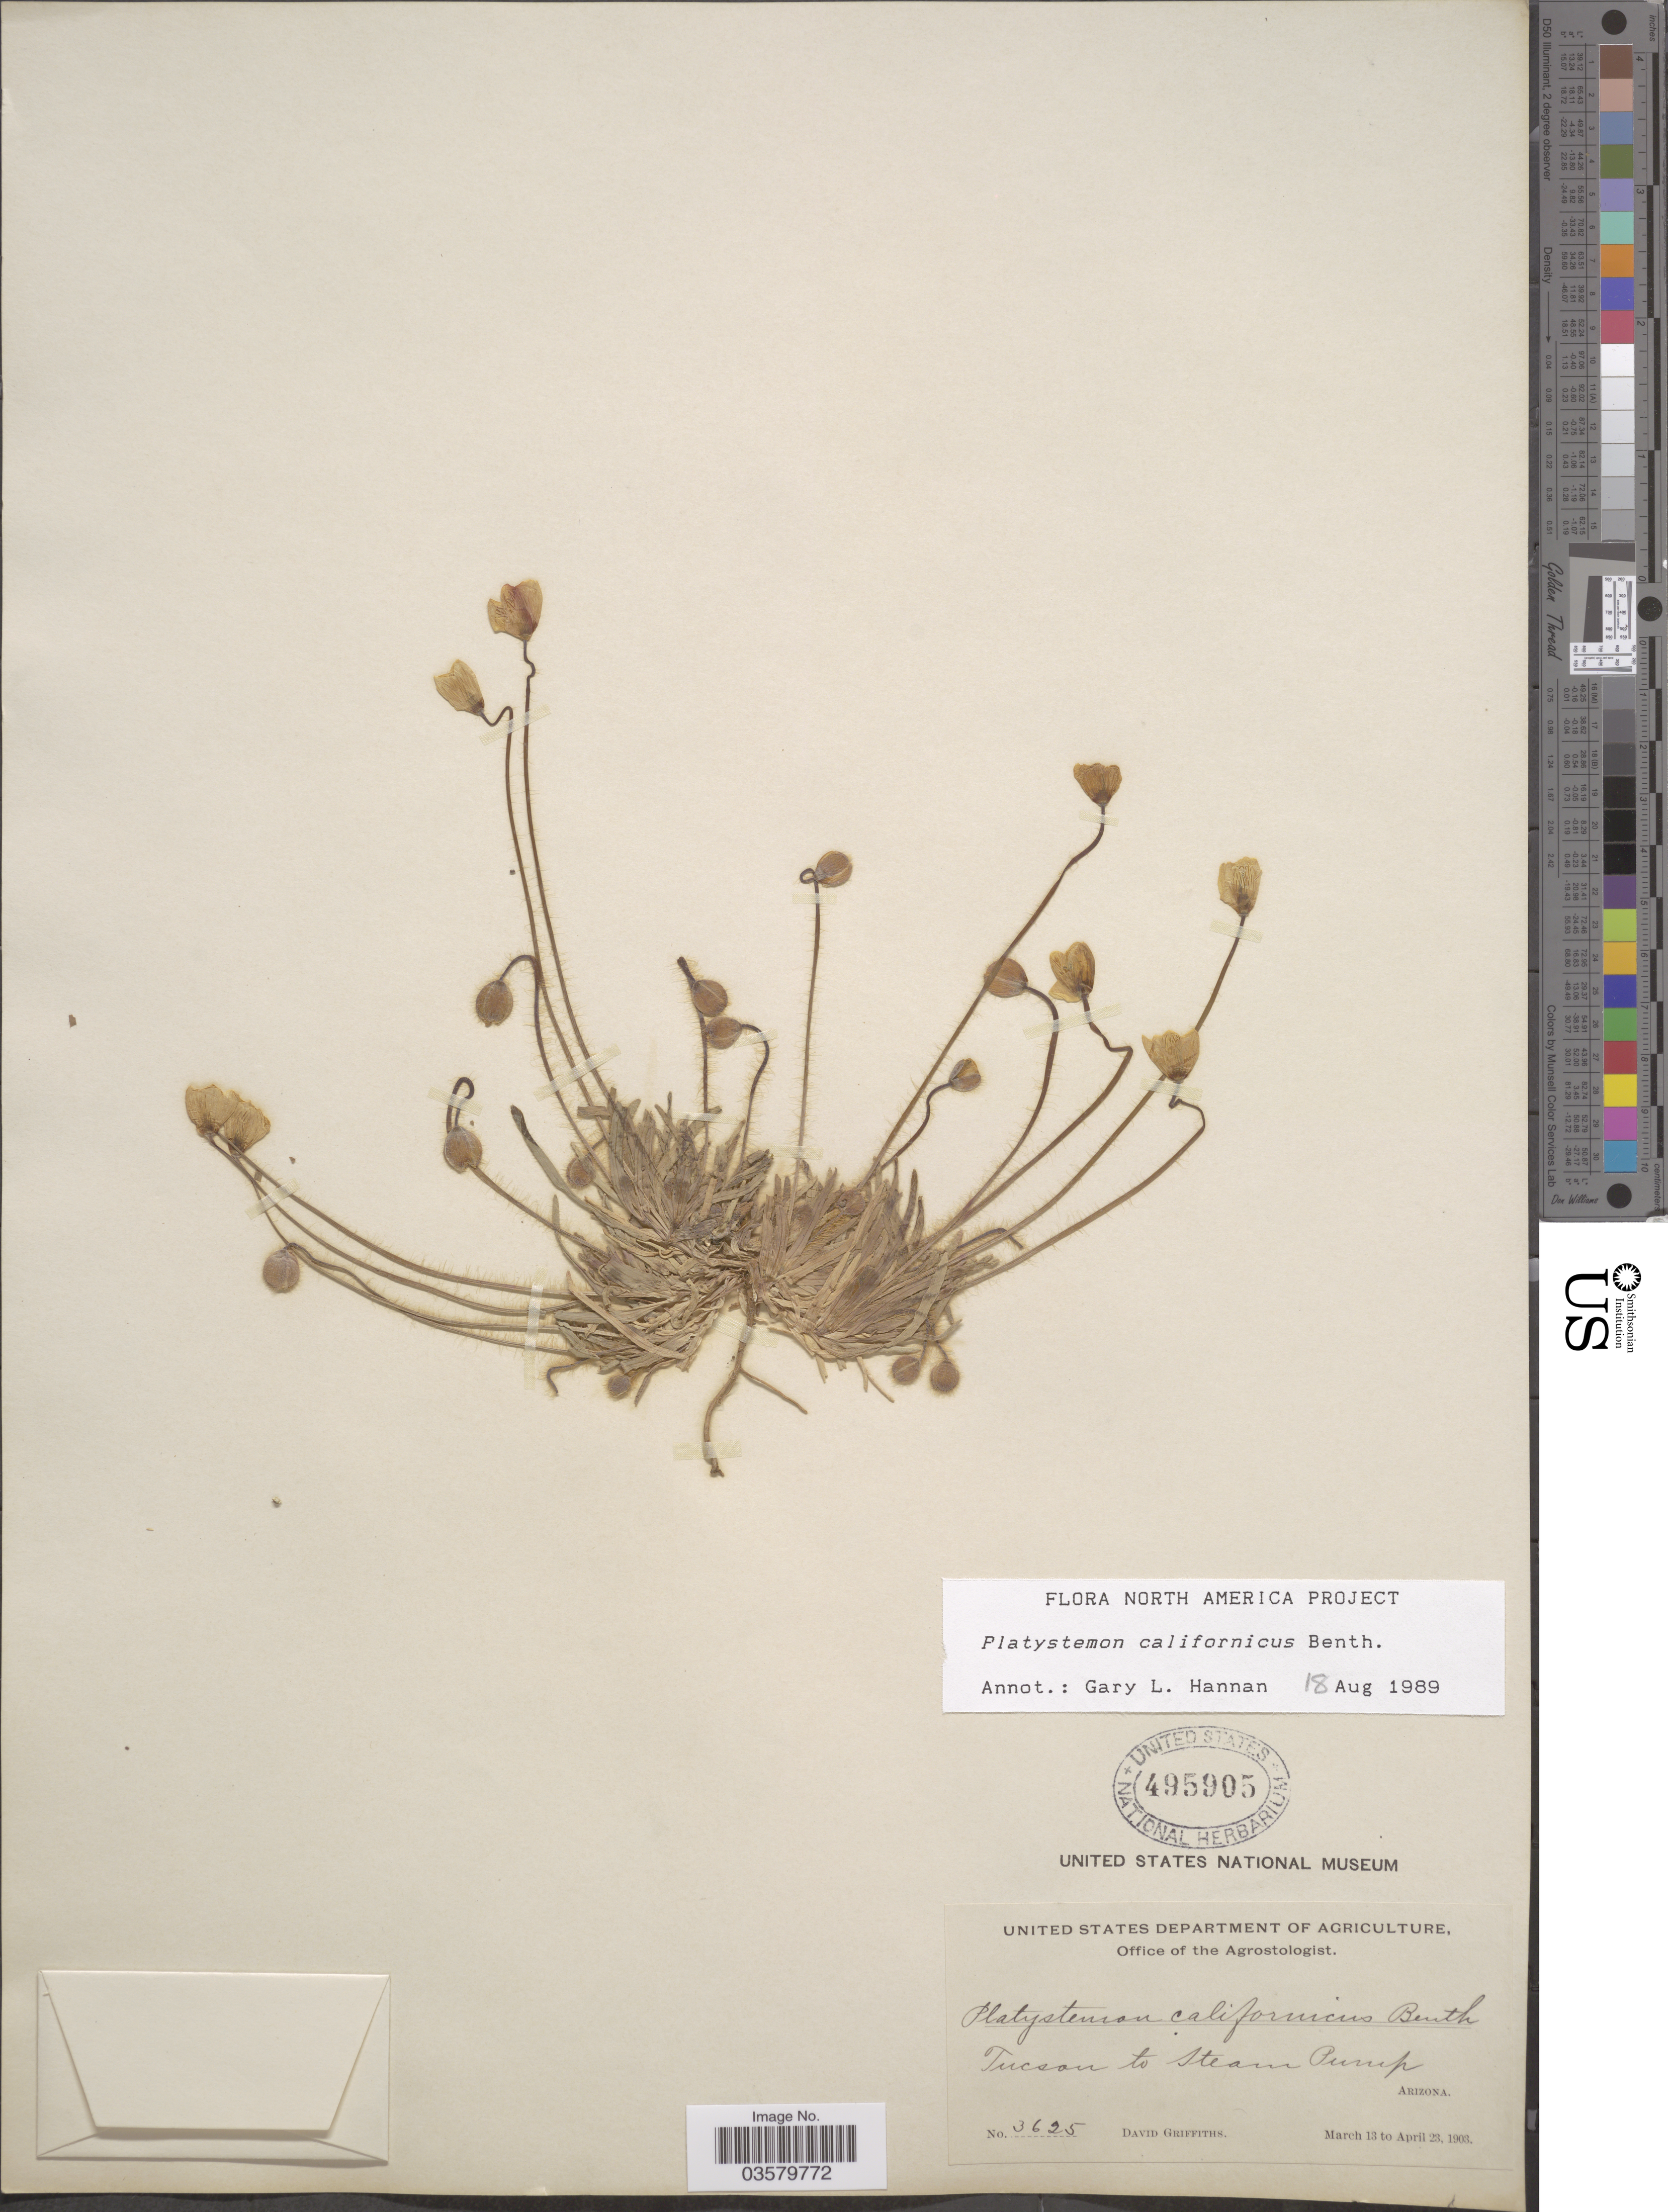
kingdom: Plantae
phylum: Tracheophyta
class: Magnoliopsida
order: Ranunculales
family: Papaveraceae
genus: Platystemon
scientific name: Platystemon californicus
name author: Benth.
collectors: D. Griffiths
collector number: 3625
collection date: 1903-03-13/1903-04-23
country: United States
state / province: Arizona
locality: Tucson to Steam Pump.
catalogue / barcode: US 495905